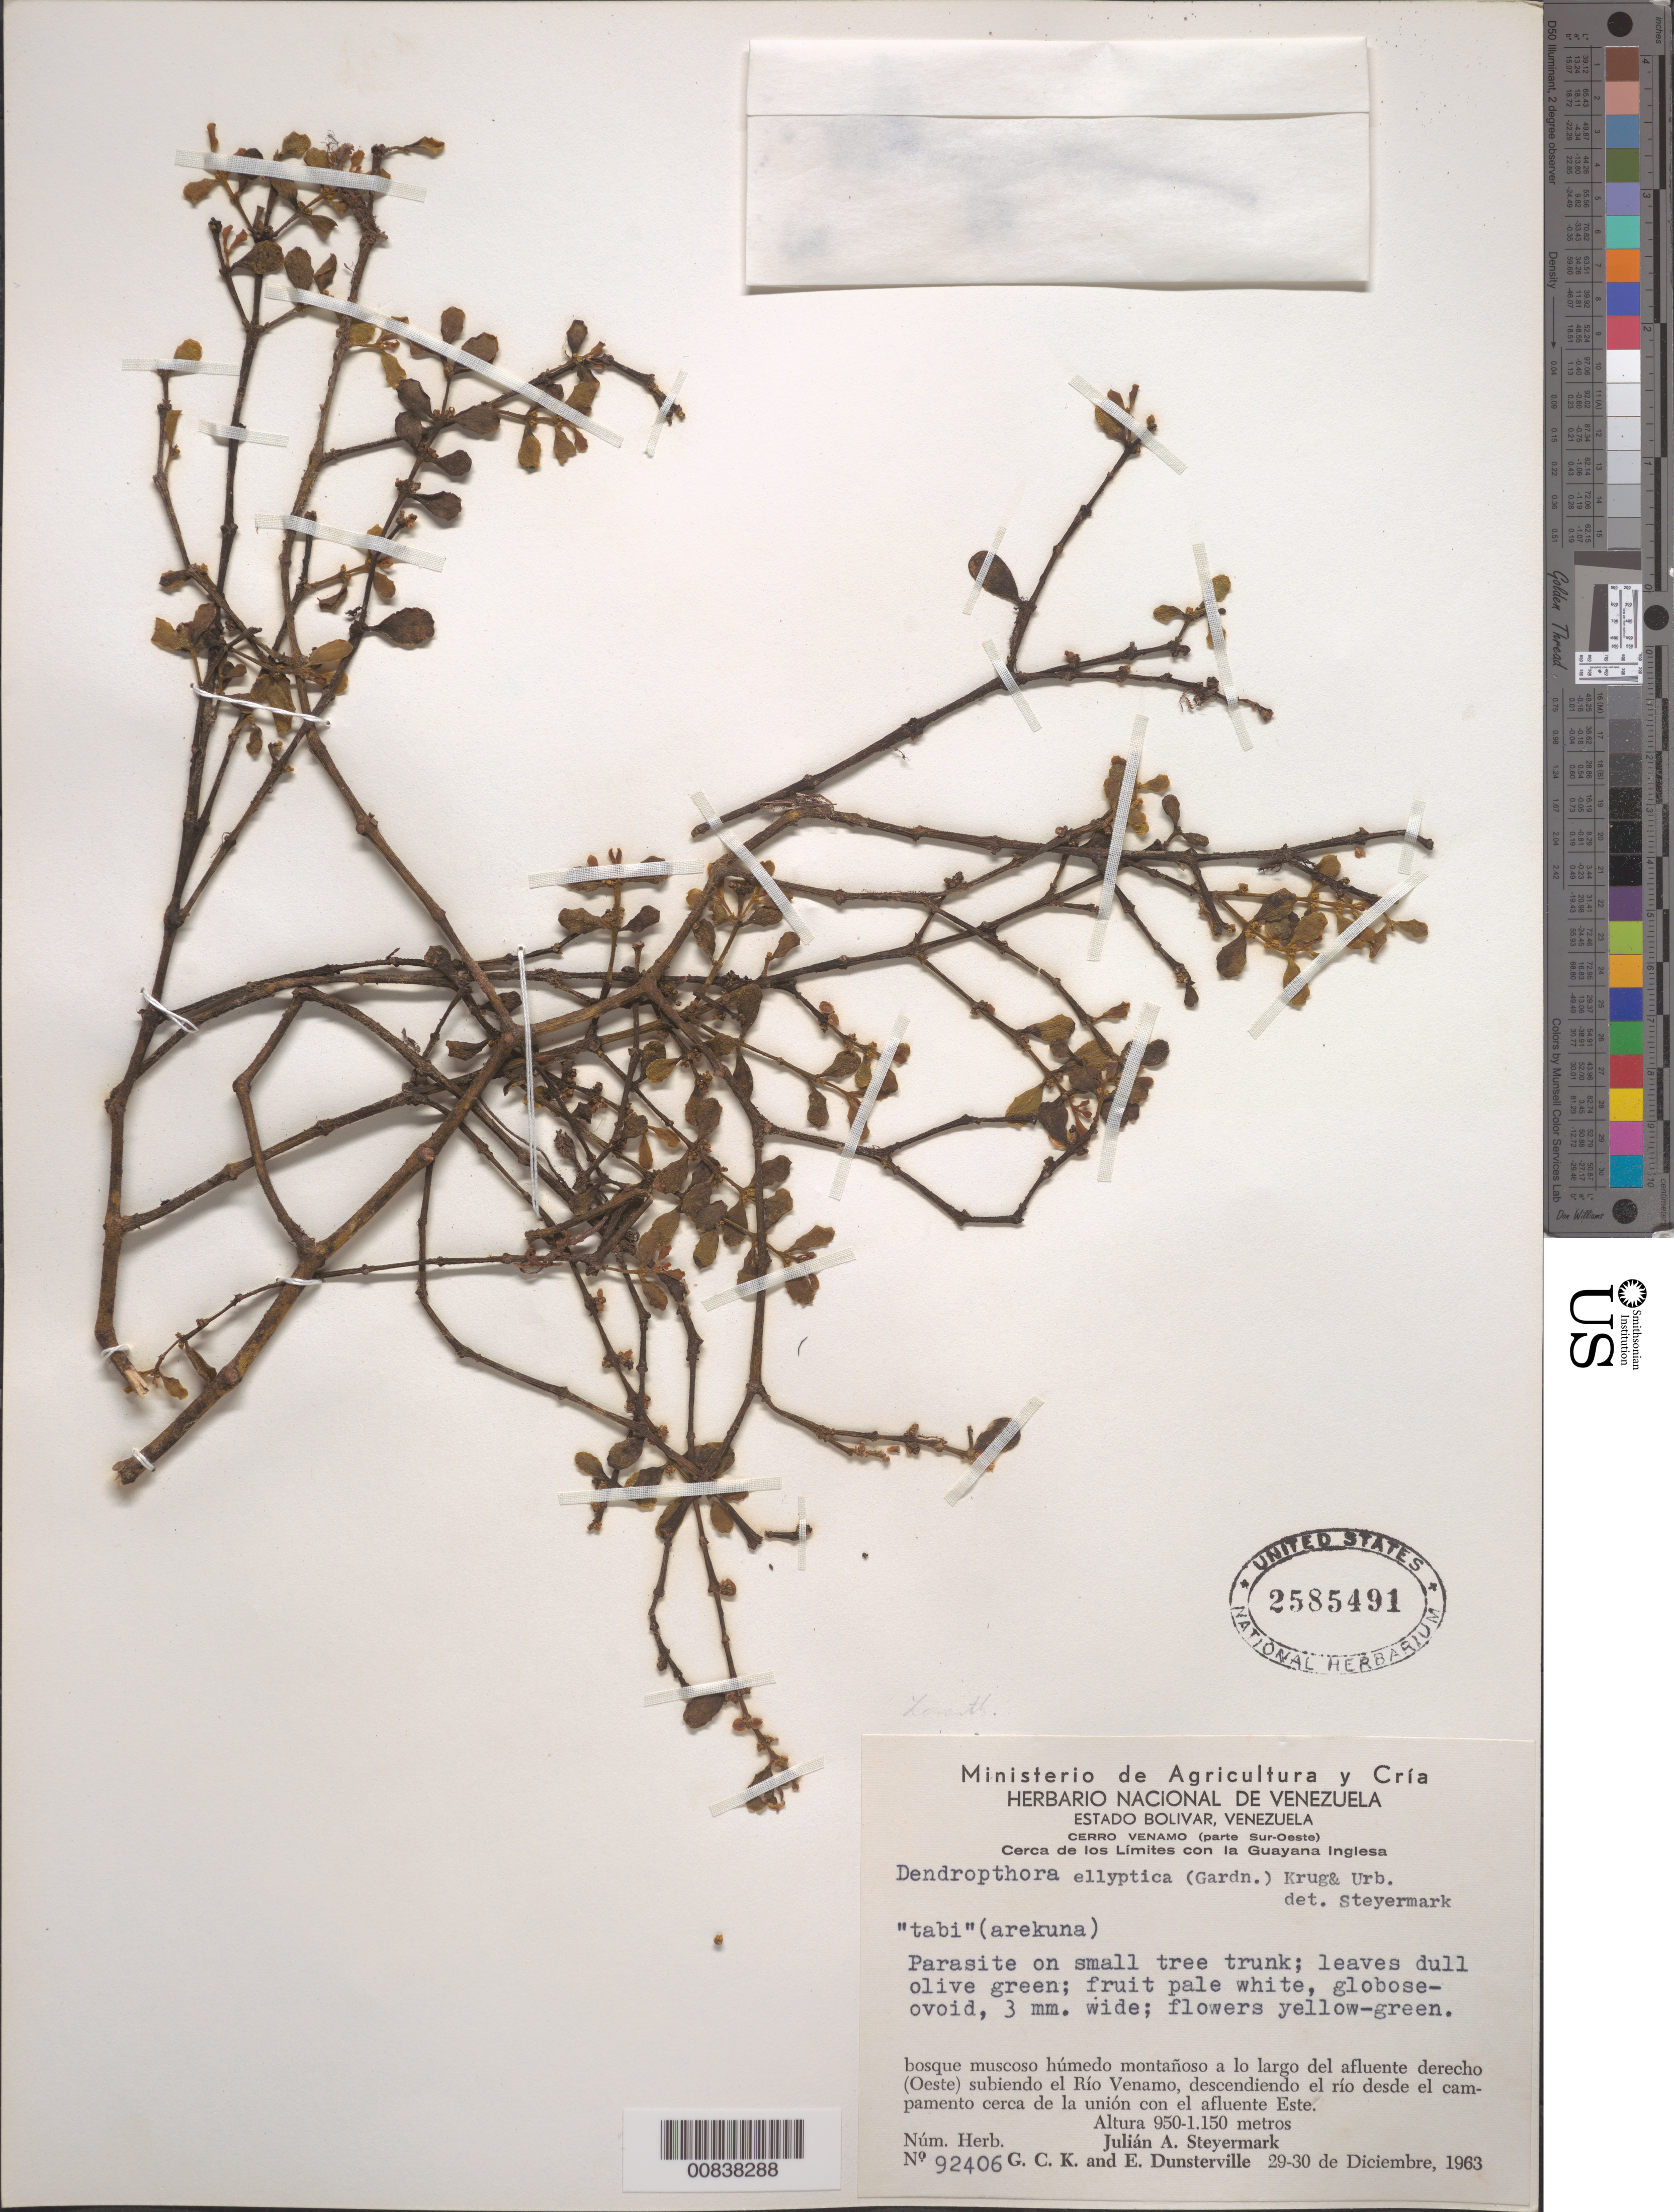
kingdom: Plantae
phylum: Tracheophyta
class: Magnoliopsida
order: Santalales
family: Viscaceae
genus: Dendrophthora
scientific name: Dendrophthora elliptica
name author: (Gardner) Krug & Urb.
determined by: Steyermark, Julian A., (VEN)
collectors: J. Steyermark, G. C. K. Dunsterville & E. Dunsterville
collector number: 92406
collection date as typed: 29-Dec-63 to 30-Dec-63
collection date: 1963-12-29/1963-12-30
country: Venezuela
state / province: Bolívar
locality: Cerro Venamo, SW part, Río Venamo, descendiendo el río desde el campamento cerca de la unión con el afluente Este. Cerca de los limites con la Guayana inglesa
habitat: Bosque muscoso humedo montanoso a lo largo del rio; on small tree trunk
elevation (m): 950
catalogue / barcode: US 2585491